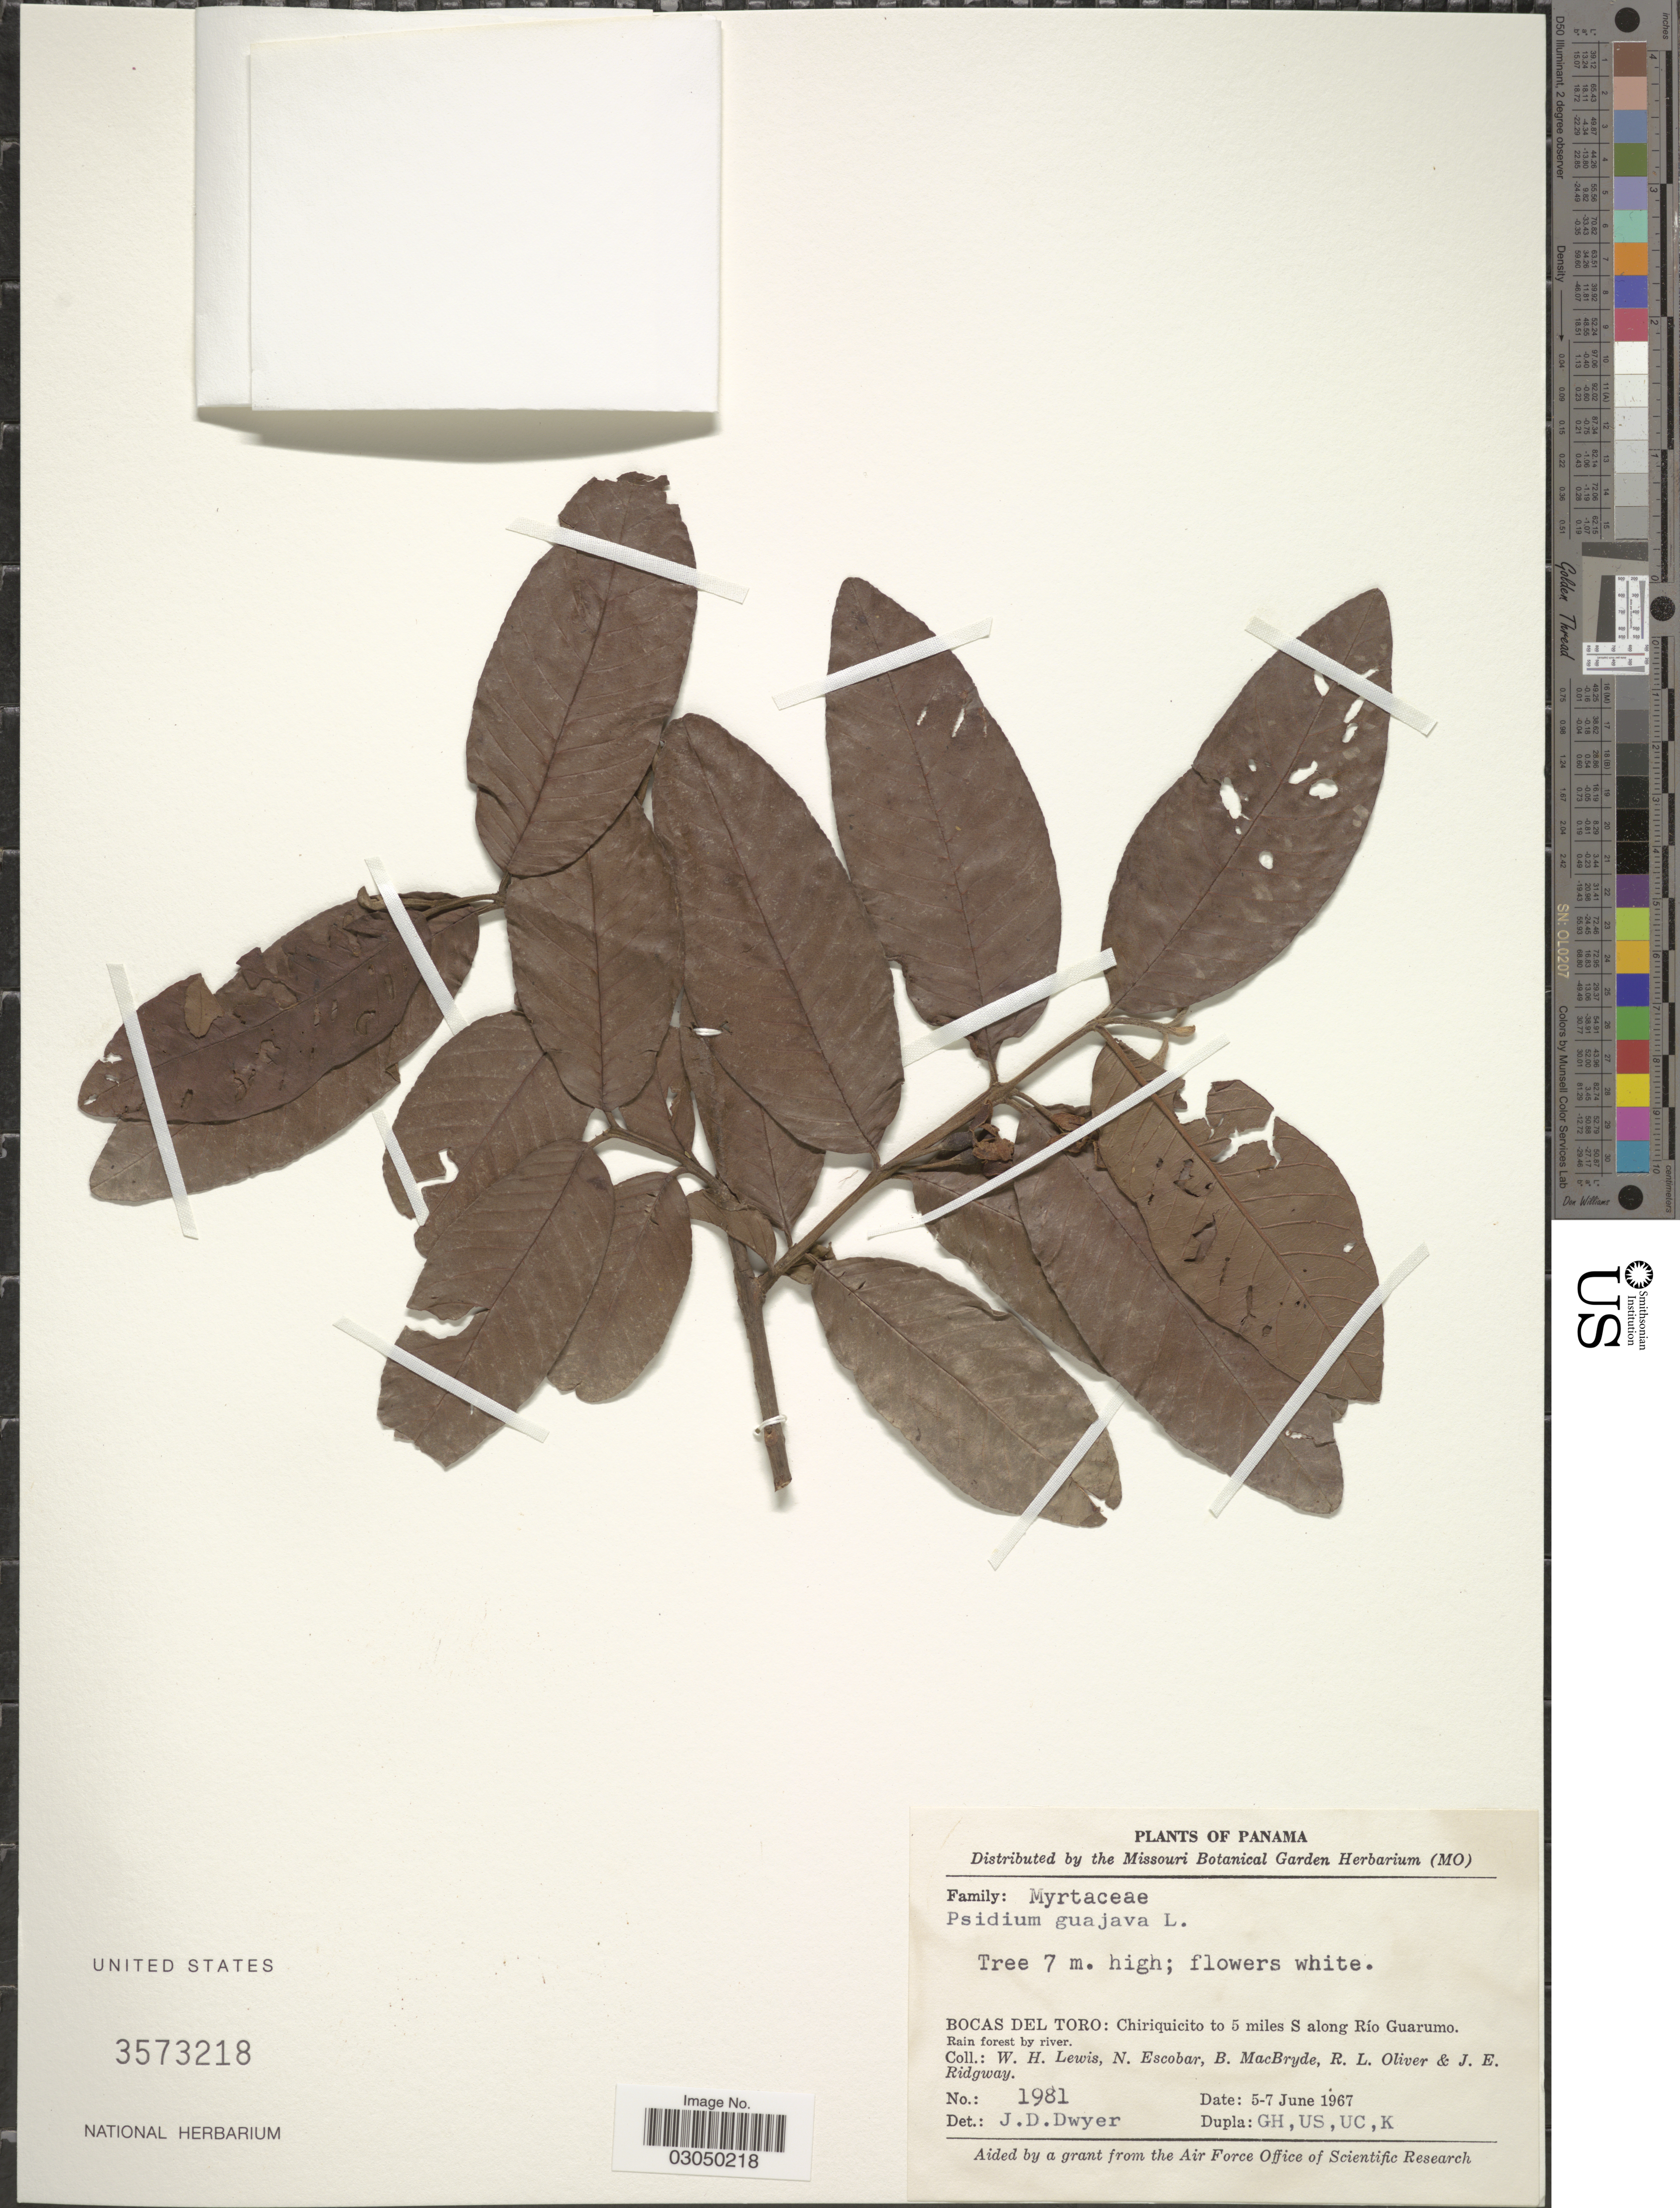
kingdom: Plantae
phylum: Tracheophyta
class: Magnoliopsida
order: Myrtales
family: Myrtaceae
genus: Psidium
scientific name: Psidium guajava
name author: L.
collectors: W. H. Lewis, N. Escobar, B. MacBryde, R. Oliver & J. Ridgway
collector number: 1981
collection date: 1967-06-05/1967-06-07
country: Panama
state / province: Bocas del Toro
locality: Chiriquicito to 5 miles S along Río Guarumo.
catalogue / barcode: US 3573218